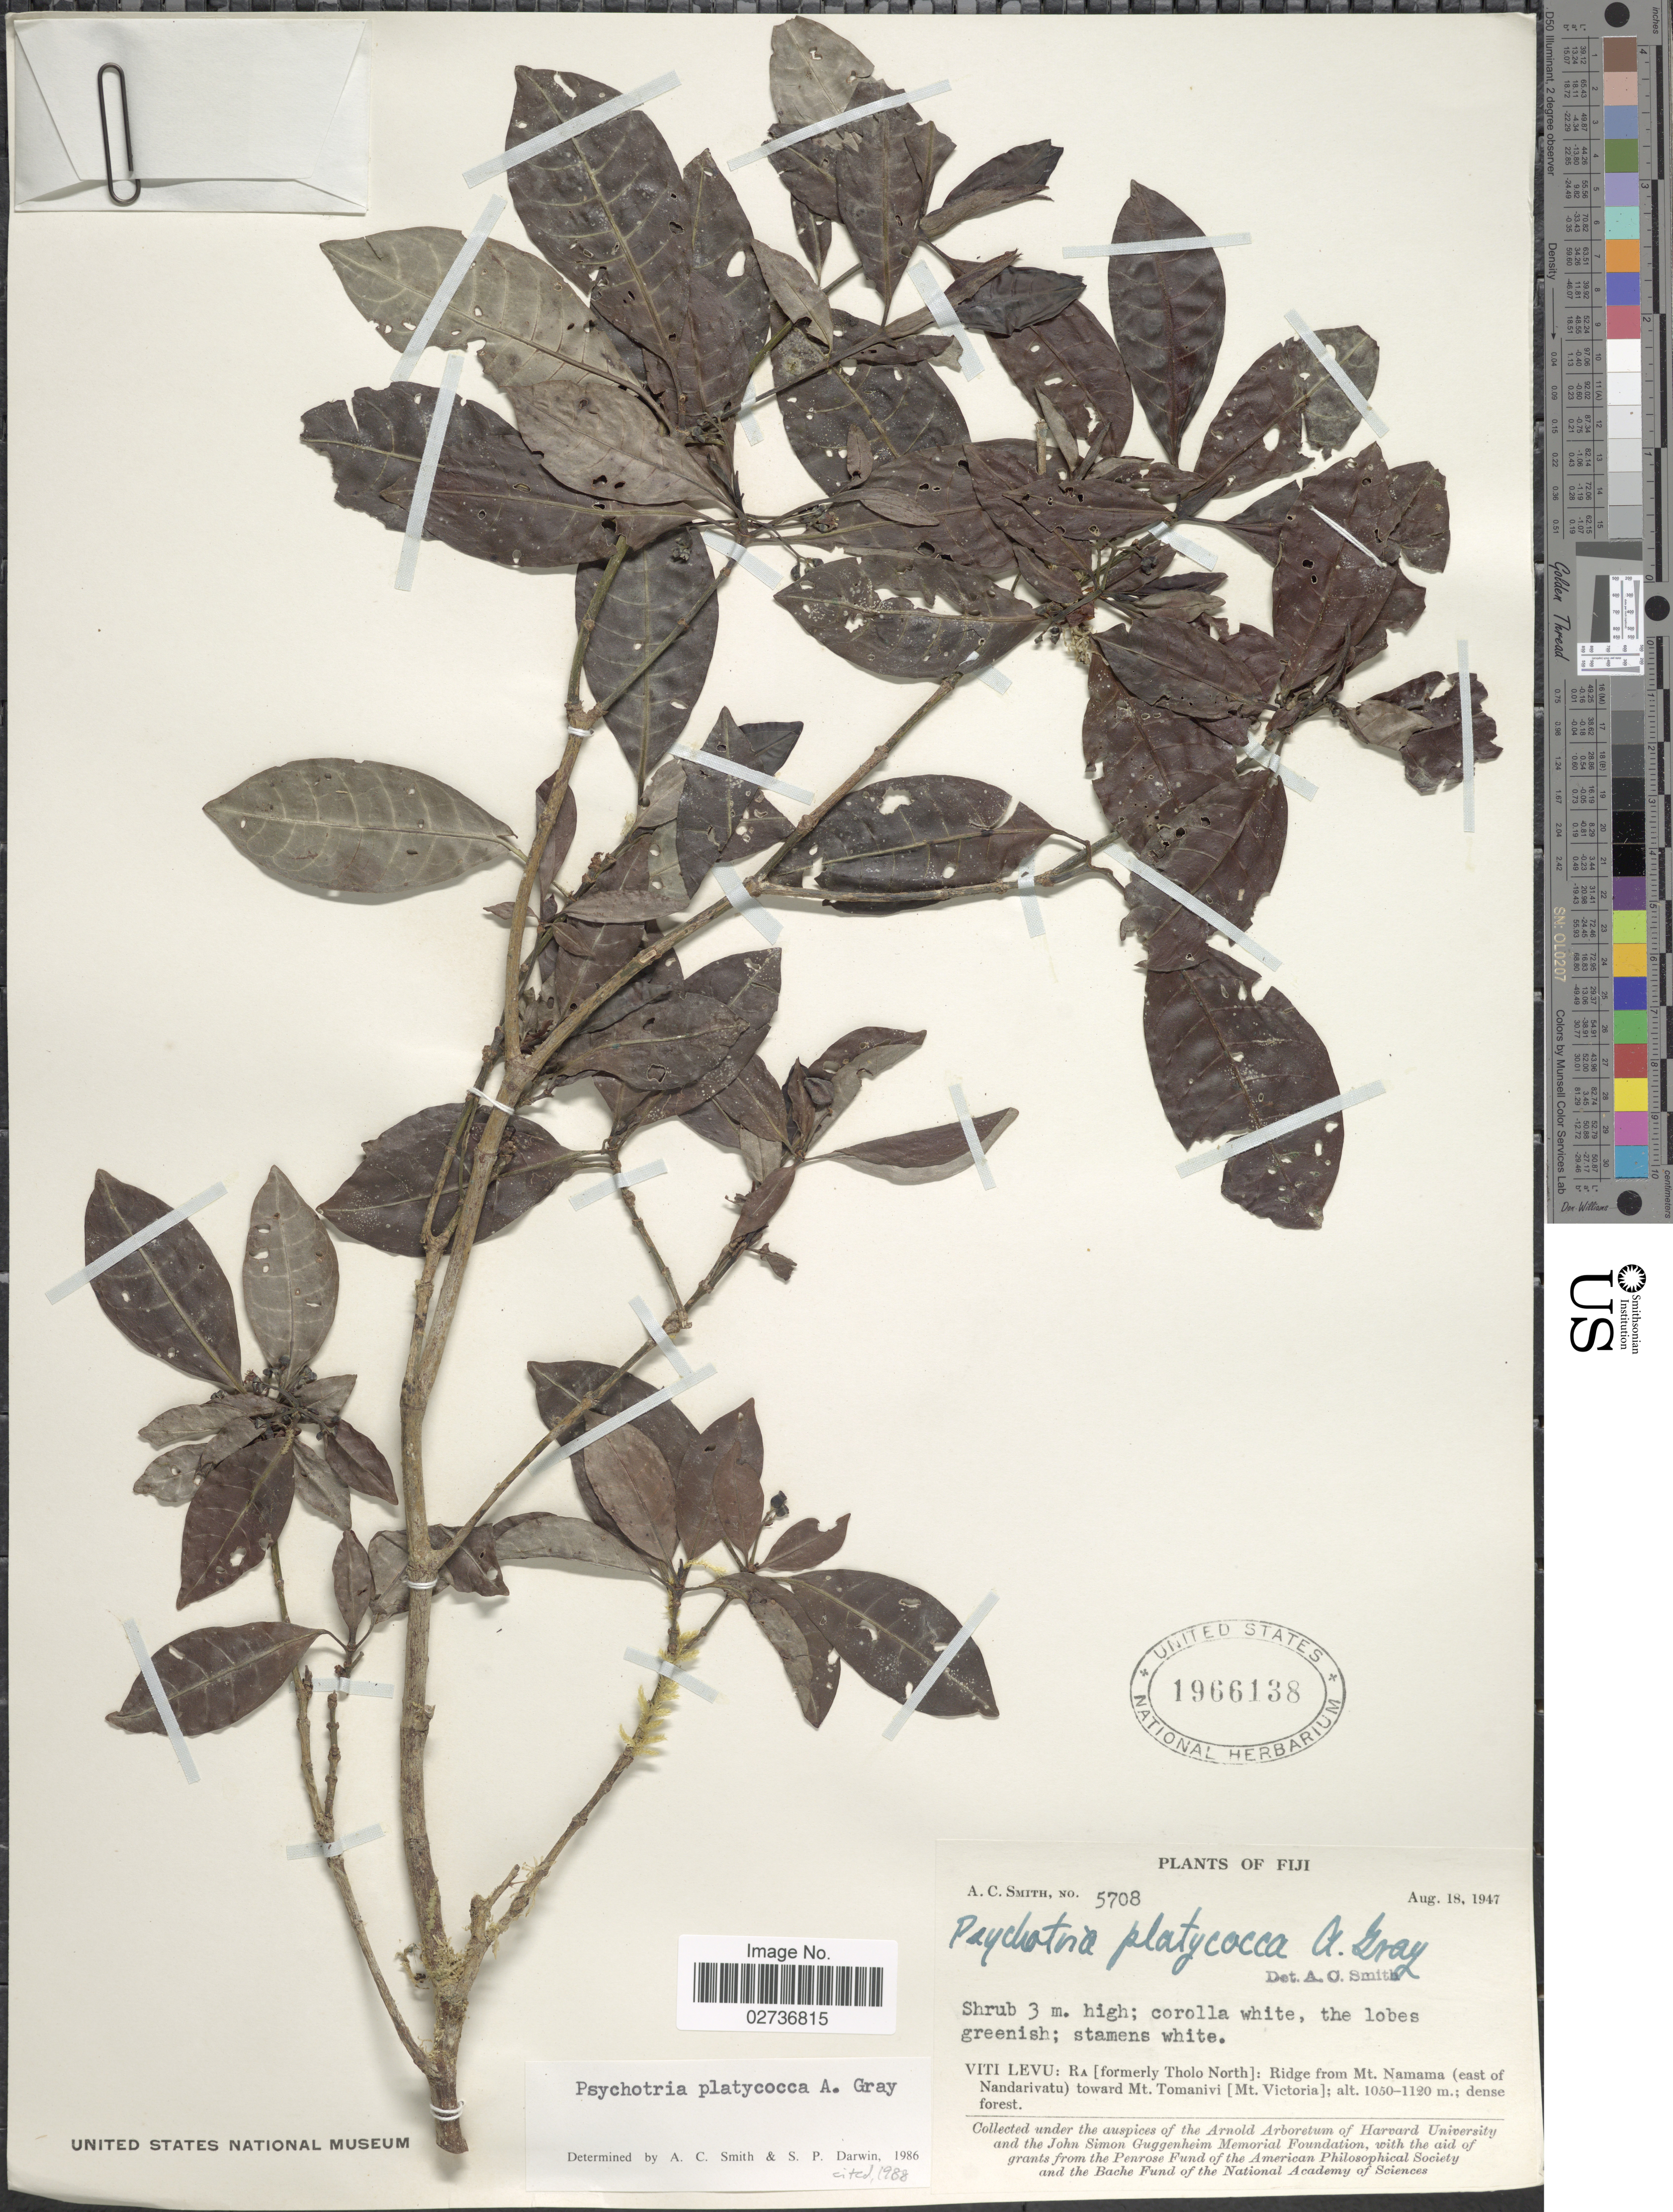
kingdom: Plantae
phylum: Tracheophyta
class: Magnoliopsida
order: Gentianales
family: Rubiaceae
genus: Psychotria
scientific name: Psychotria platycocca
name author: A. Gray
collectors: A. C. Smith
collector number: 5708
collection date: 1947-08-18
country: Fiji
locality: Viti Levu: Ra [formerly Tholo North]: Ridge from Mt. Namama (east of nandarivatu) toward Mt. Tomanivi [Mt. Victoria]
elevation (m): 1050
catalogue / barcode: US 1966138